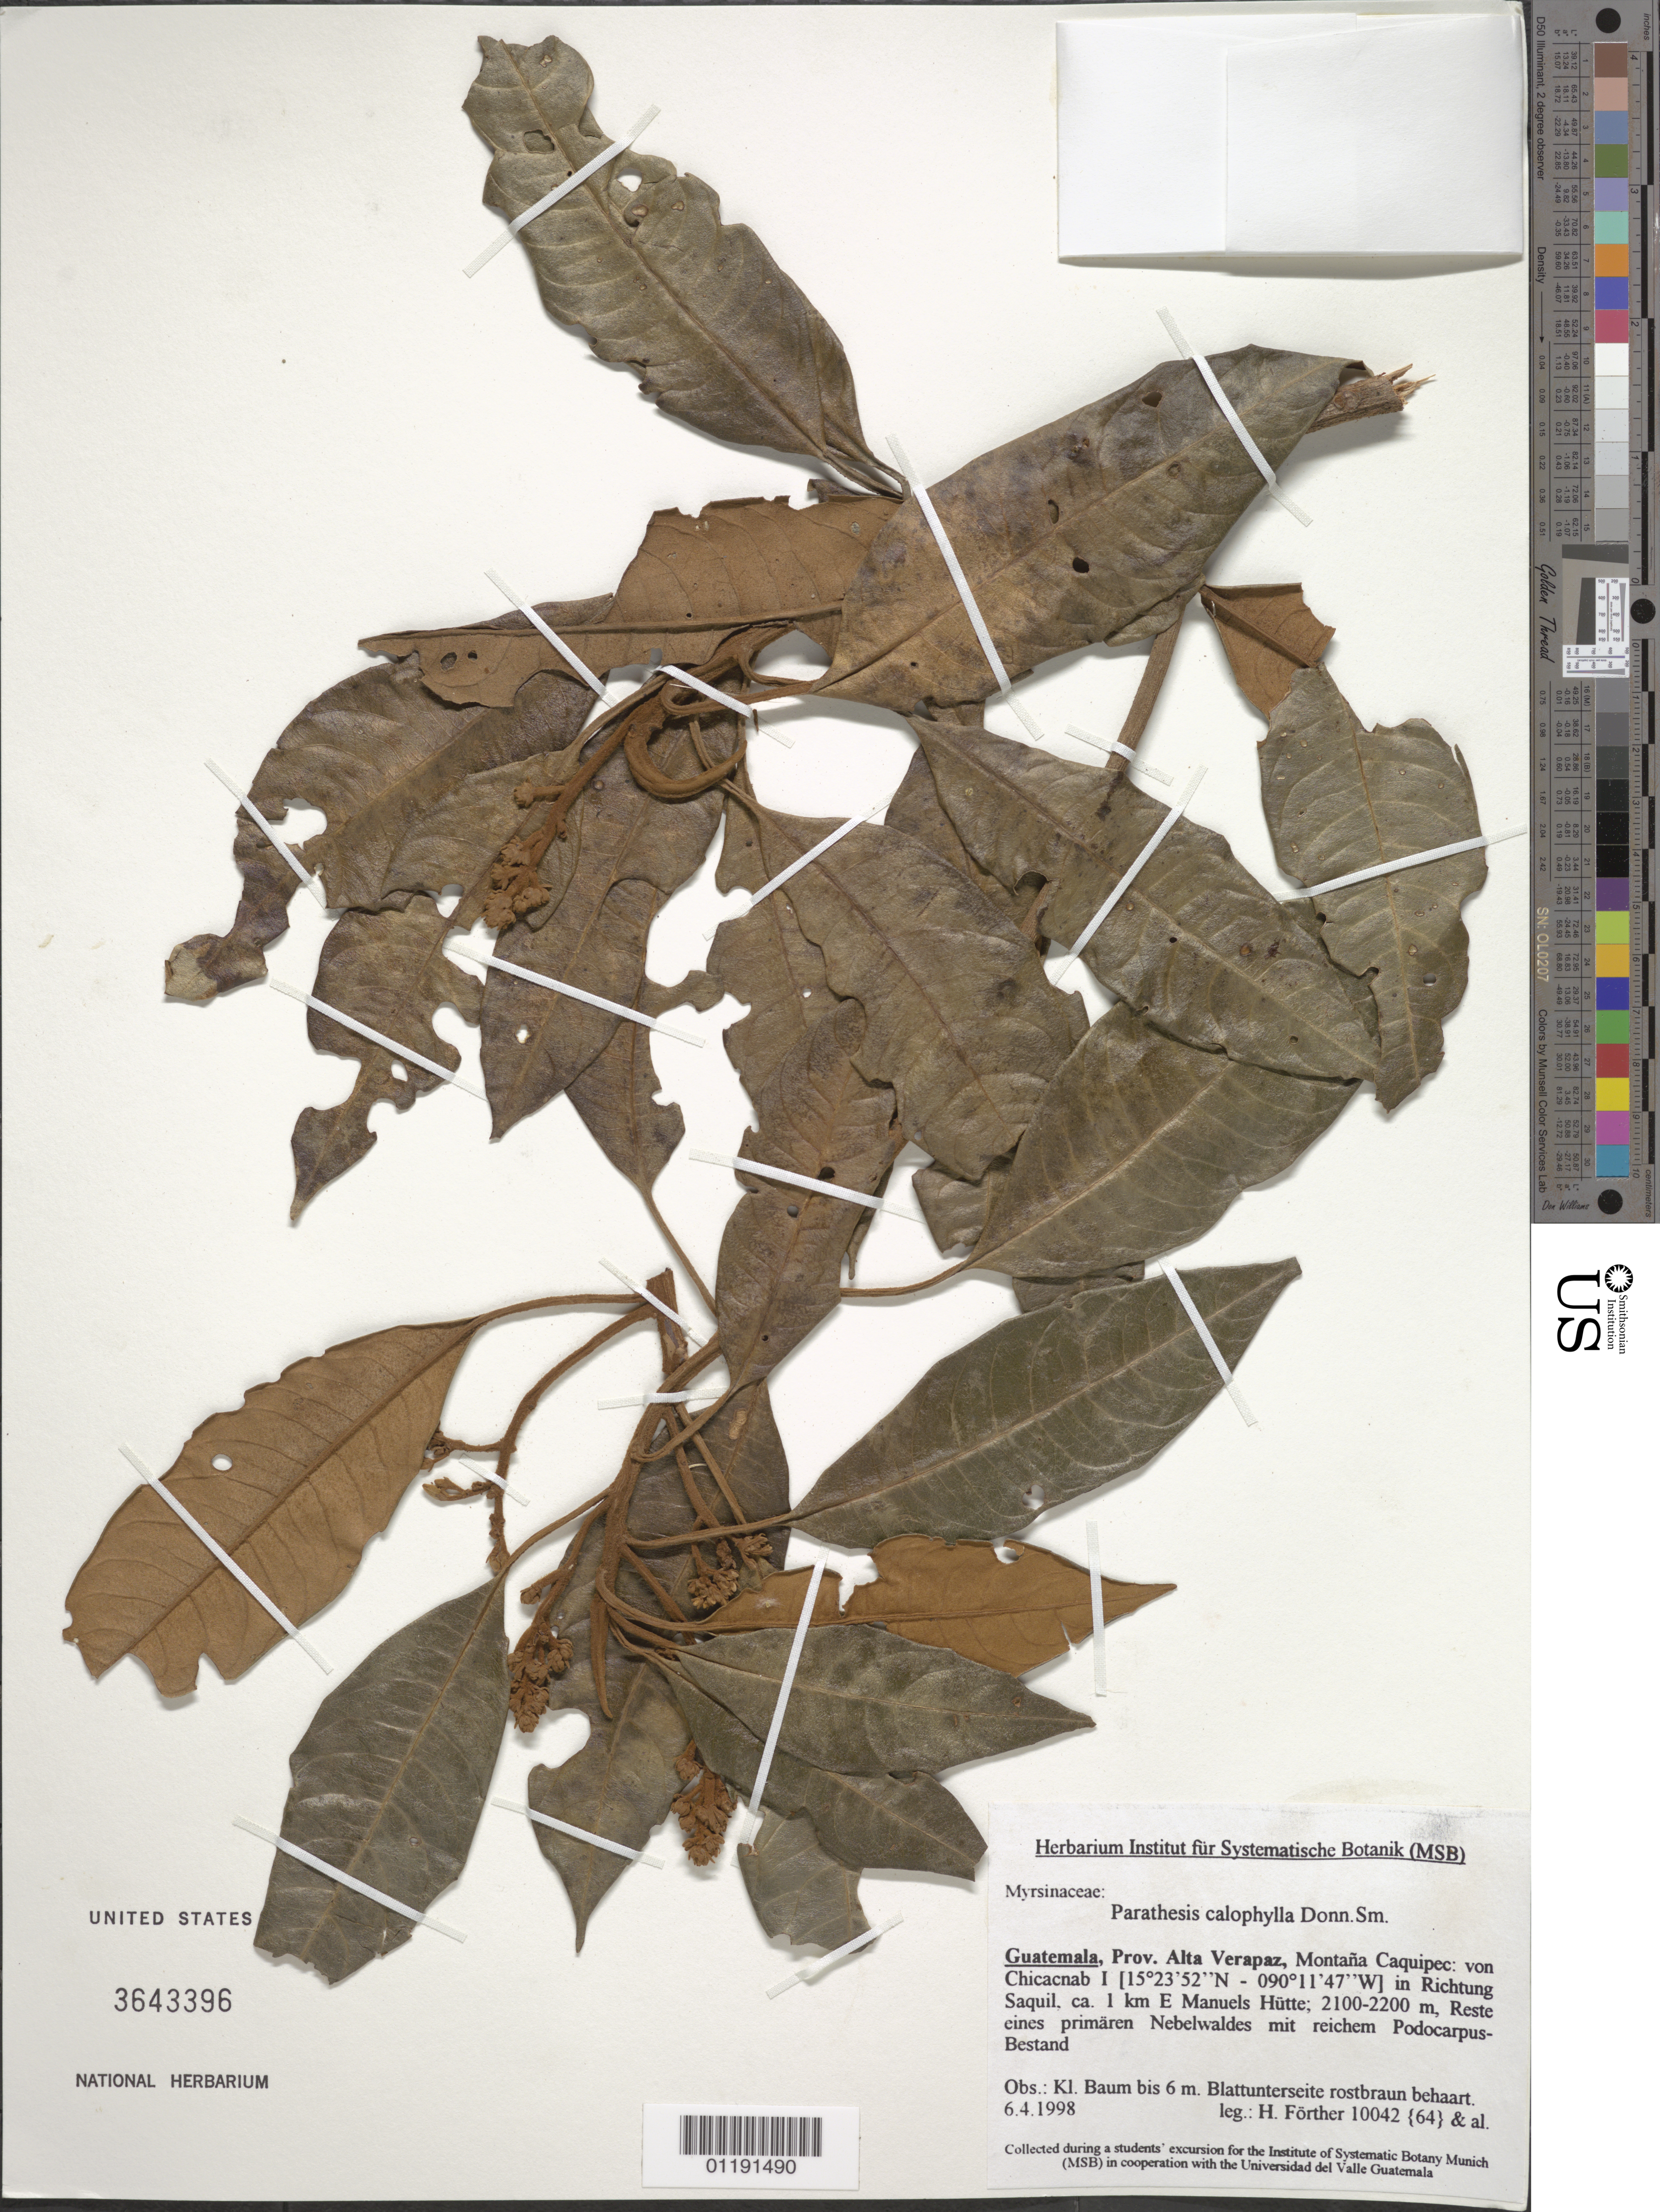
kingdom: Plantae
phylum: Tracheophyta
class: Magnoliopsida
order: Ericales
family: Primulaceae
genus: Parathesis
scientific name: Parathesis calophylla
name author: Donn. Sm.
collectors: H. Fôrther et al.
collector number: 10042 {64}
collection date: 1998-04-06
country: Guatemala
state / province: Alta Verapaz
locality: Montaña Caquipec: from Chicacnab I in Direction Saquil, about 1 km. E Manuels Hut.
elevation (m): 2100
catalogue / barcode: US 3643396